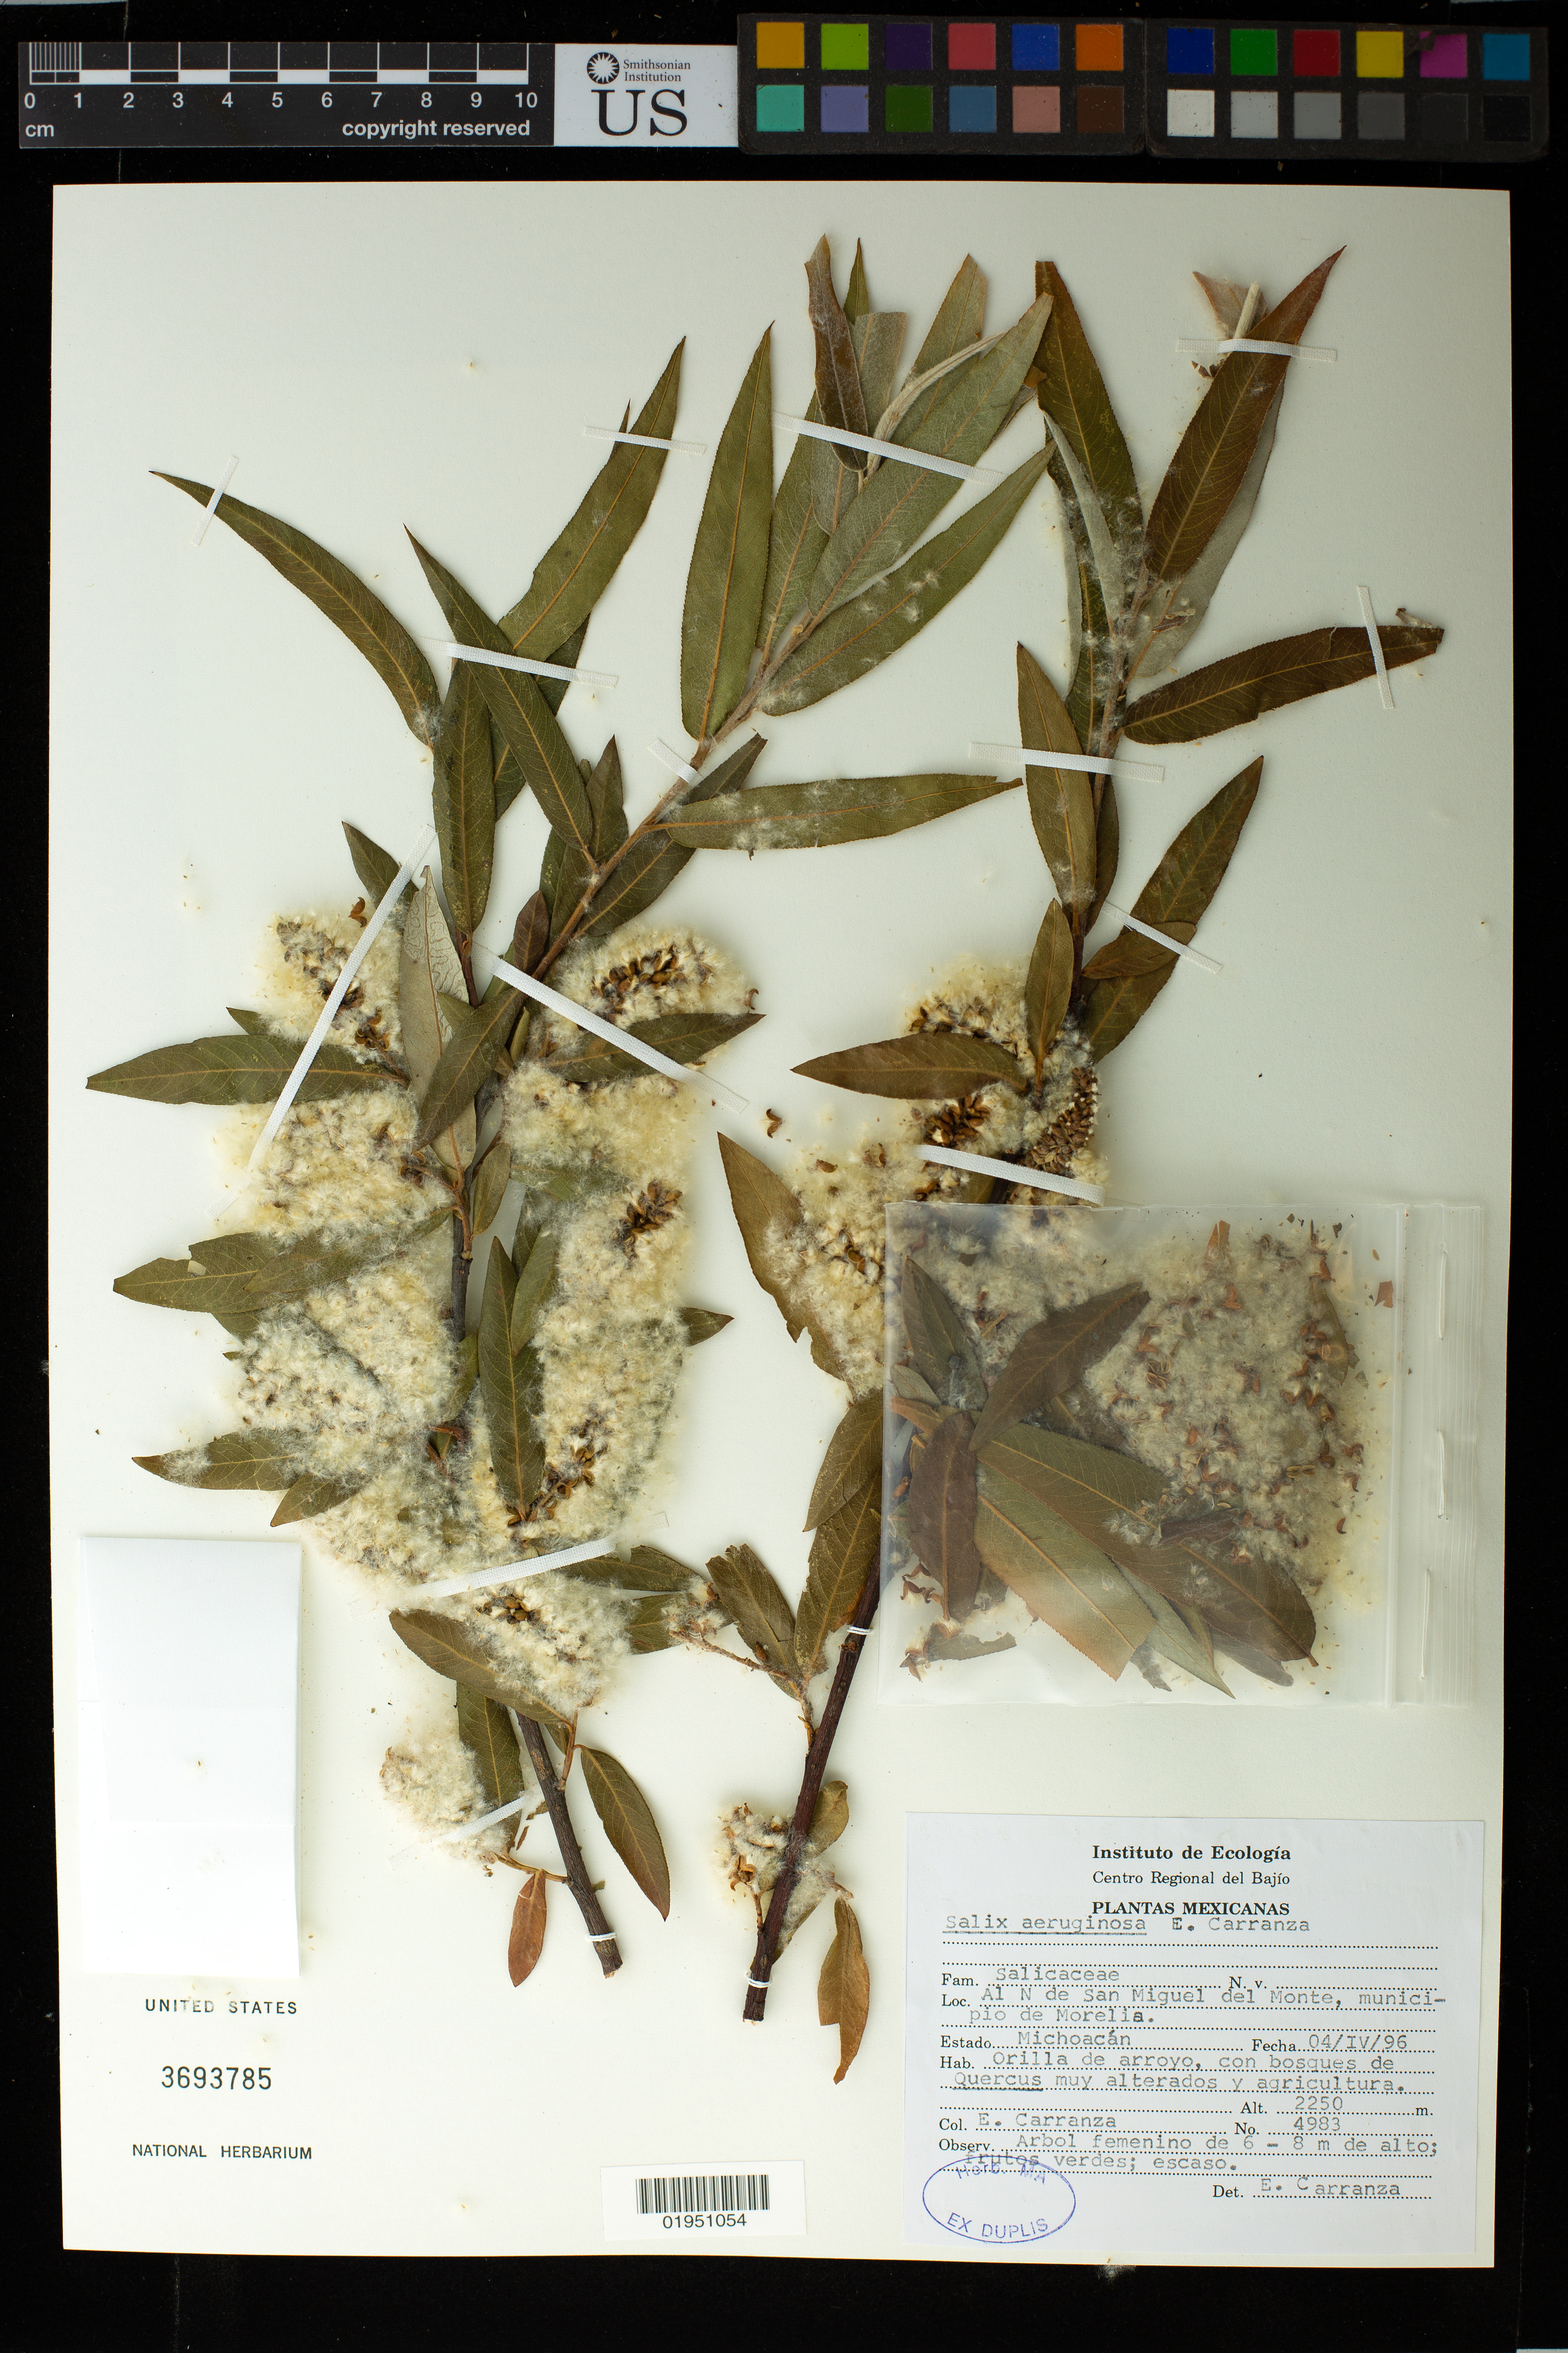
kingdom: Plantae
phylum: Tracheophyta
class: Magnoliopsida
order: Malpighiales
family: Salicaceae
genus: Salix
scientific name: Salix aeruginosa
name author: E. Carranza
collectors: E. Carranza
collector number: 4983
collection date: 1996-04-04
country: Mexico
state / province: Michoacan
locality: Al N de San Miguel de Monte, municipio de Morelia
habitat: Orilla de arroyo, con bosques de Quercus muy alterados y agricultura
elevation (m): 2250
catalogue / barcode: US 3693785